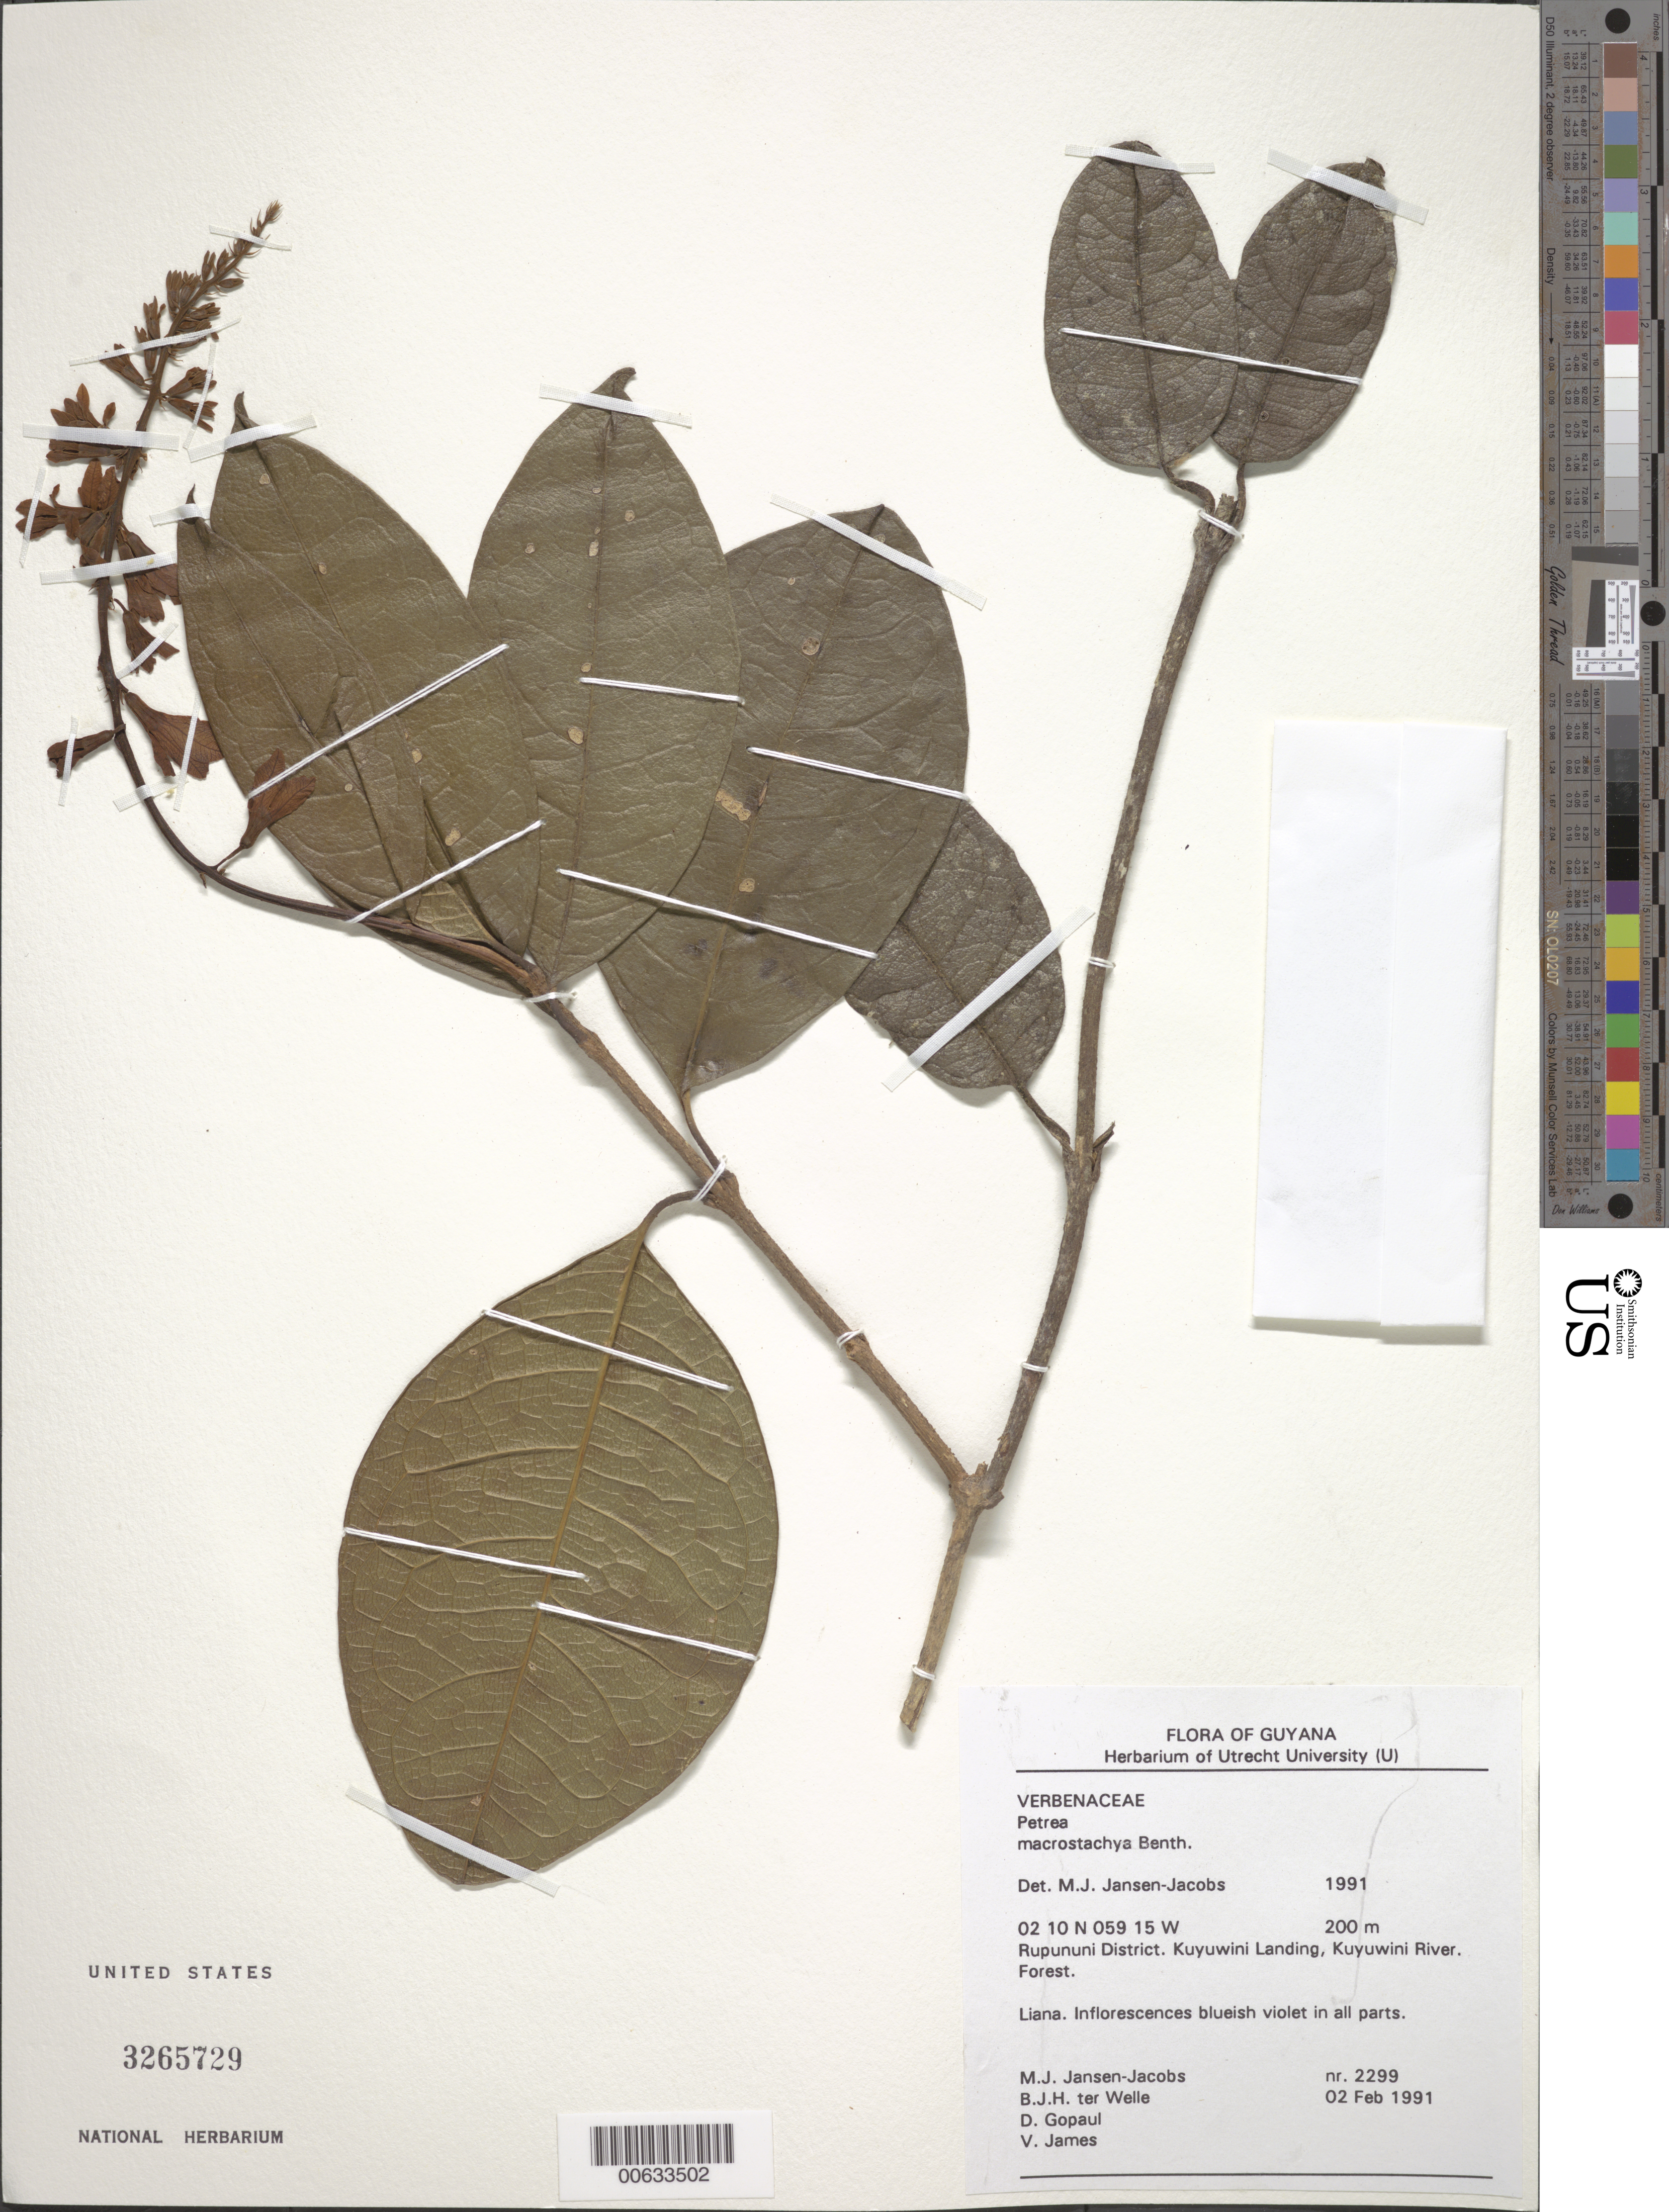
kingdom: Plantae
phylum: Tracheophyta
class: Magnoliopsida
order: Lamiales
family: Verbenaceae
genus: Petrea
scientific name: Petrea macrostachya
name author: Benth.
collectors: M. J. Jansen-Jacobs, B. Welle, D. Gopaul & V. James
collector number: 2299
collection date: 1991-02-02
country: Guyana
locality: Rupununi District. Kuyuwini Landing, Kuyuwini River.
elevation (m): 200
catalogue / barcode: US 3265729